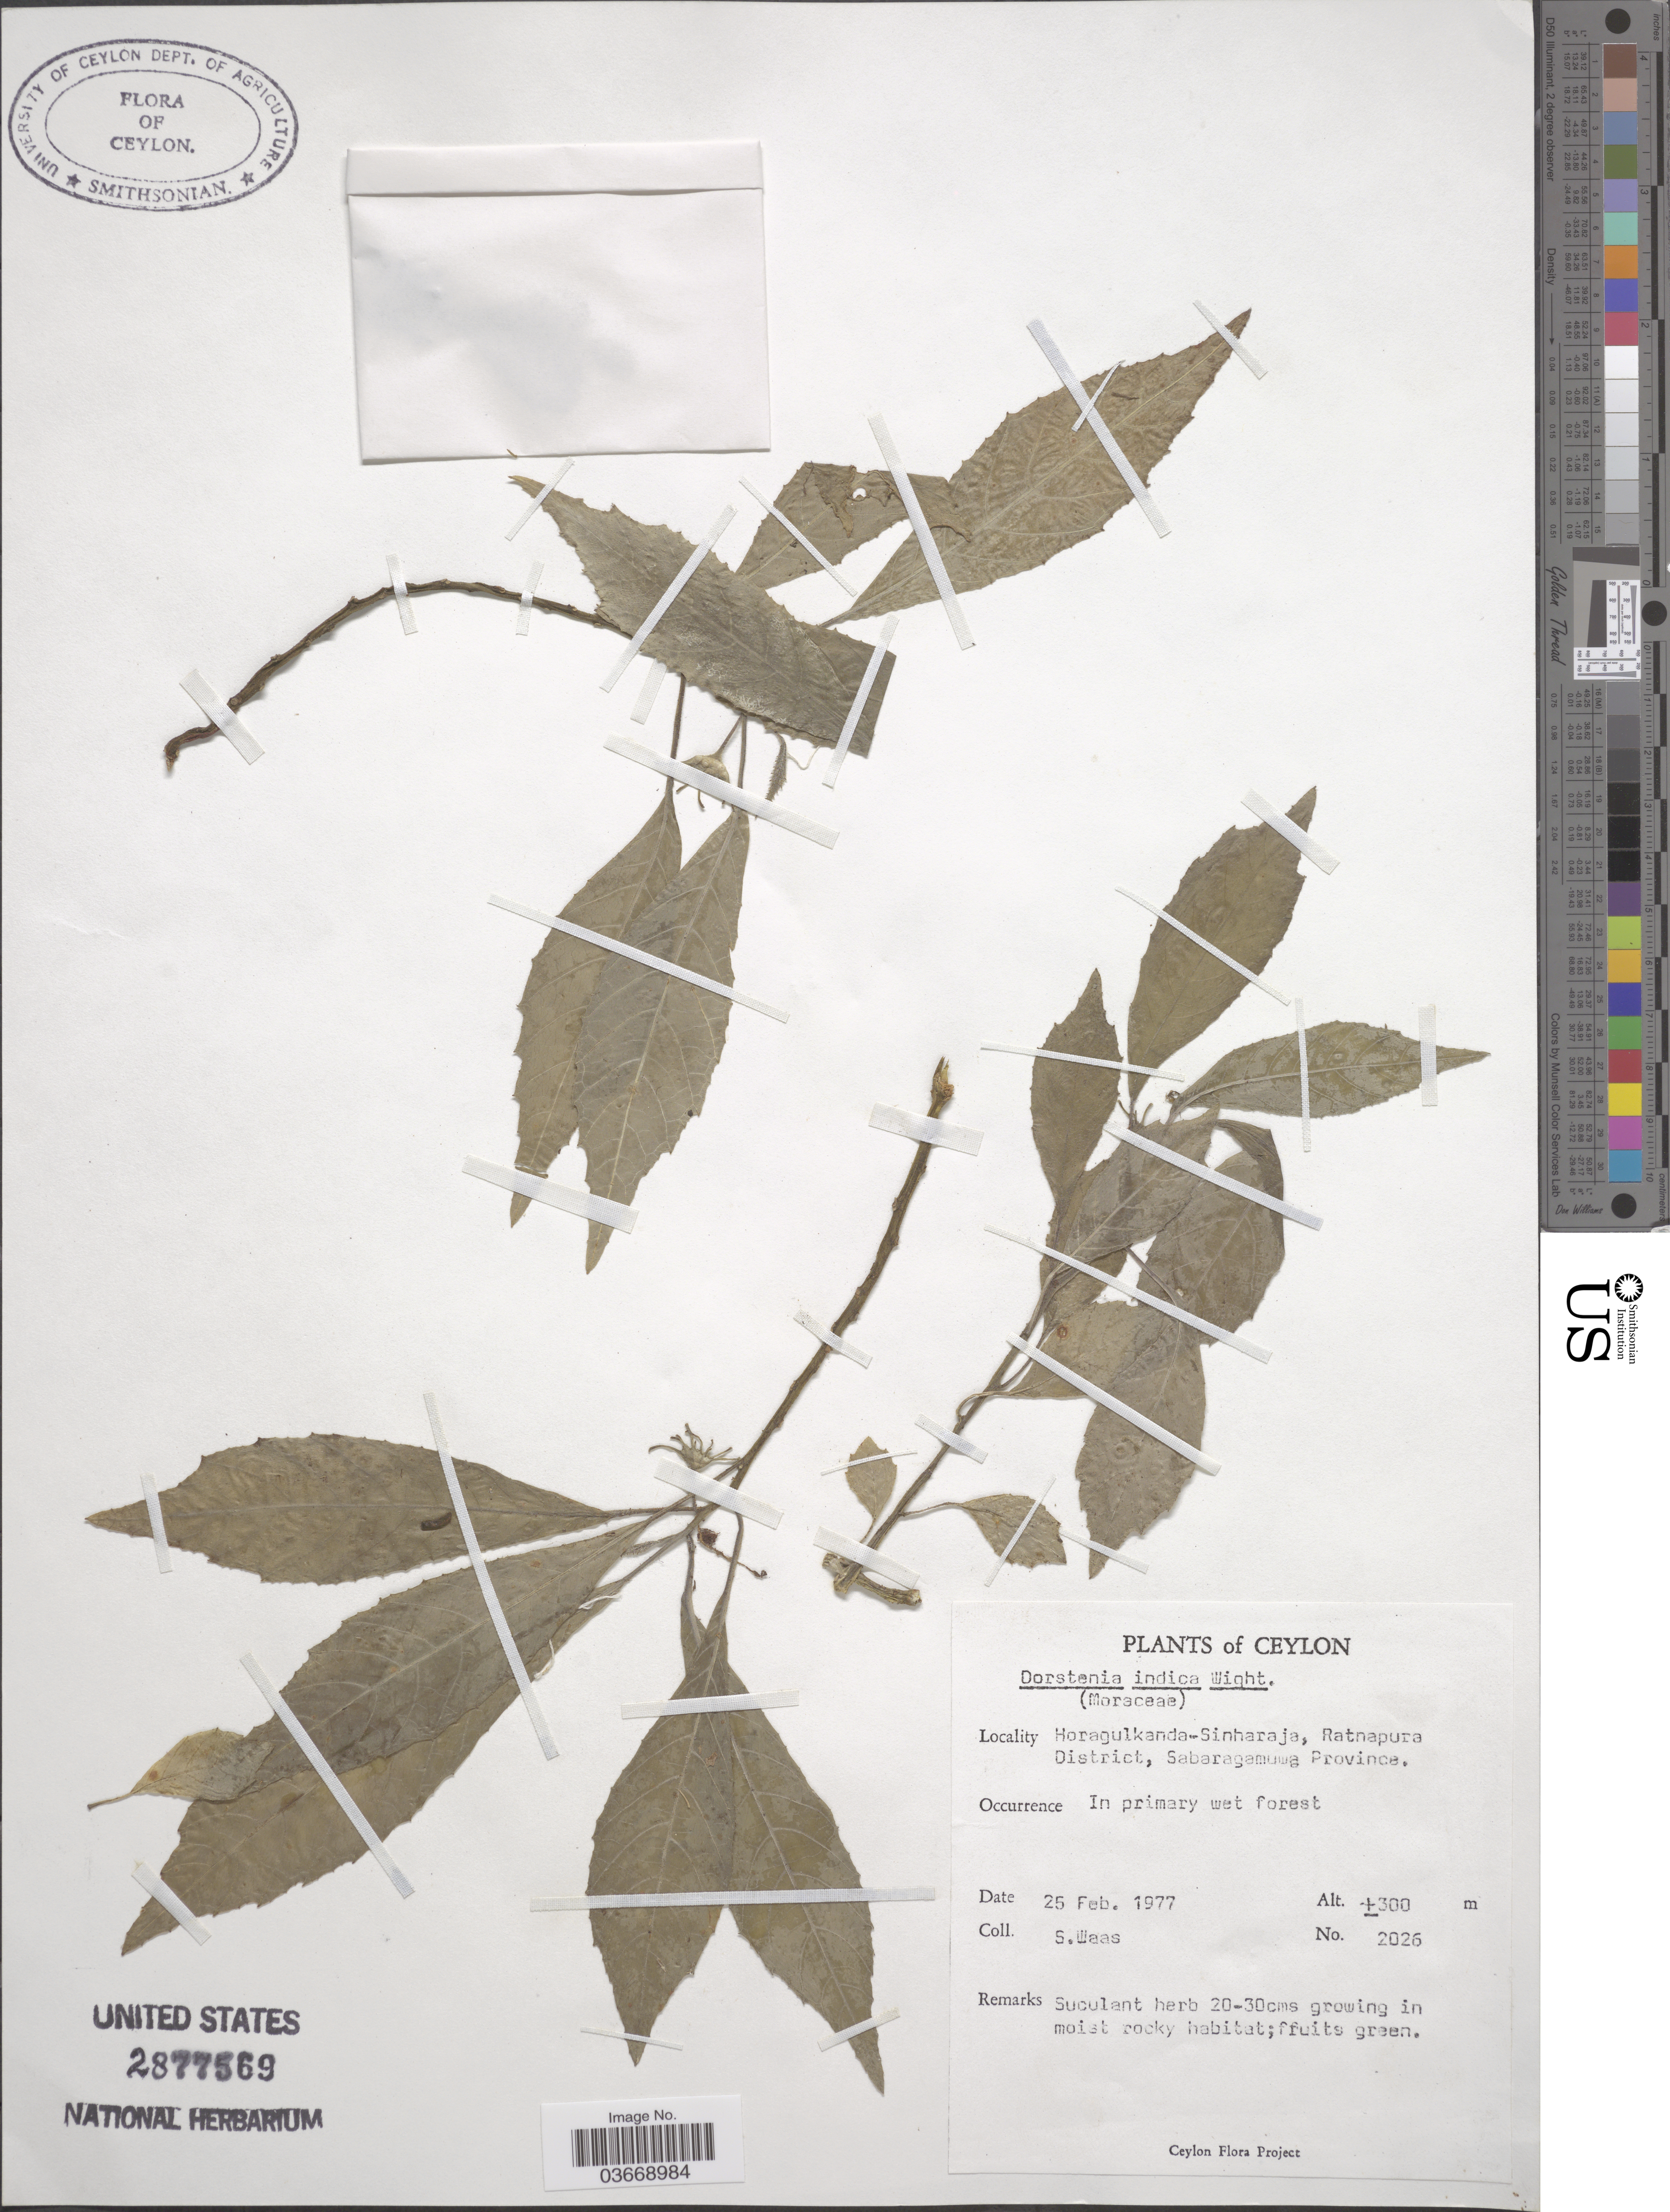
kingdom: Plantae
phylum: Tracheophyta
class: Magnoliopsida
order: Rosales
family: Moraceae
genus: Dorstenia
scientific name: Dorstenia indica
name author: Wight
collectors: S. Waas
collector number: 2026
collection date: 1977-02-25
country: Sri Lanka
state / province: Sabaragamuwa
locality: Ceylon. Horagulkanda-Sinharaja, Ratnapura District.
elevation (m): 300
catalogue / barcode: US 2877569